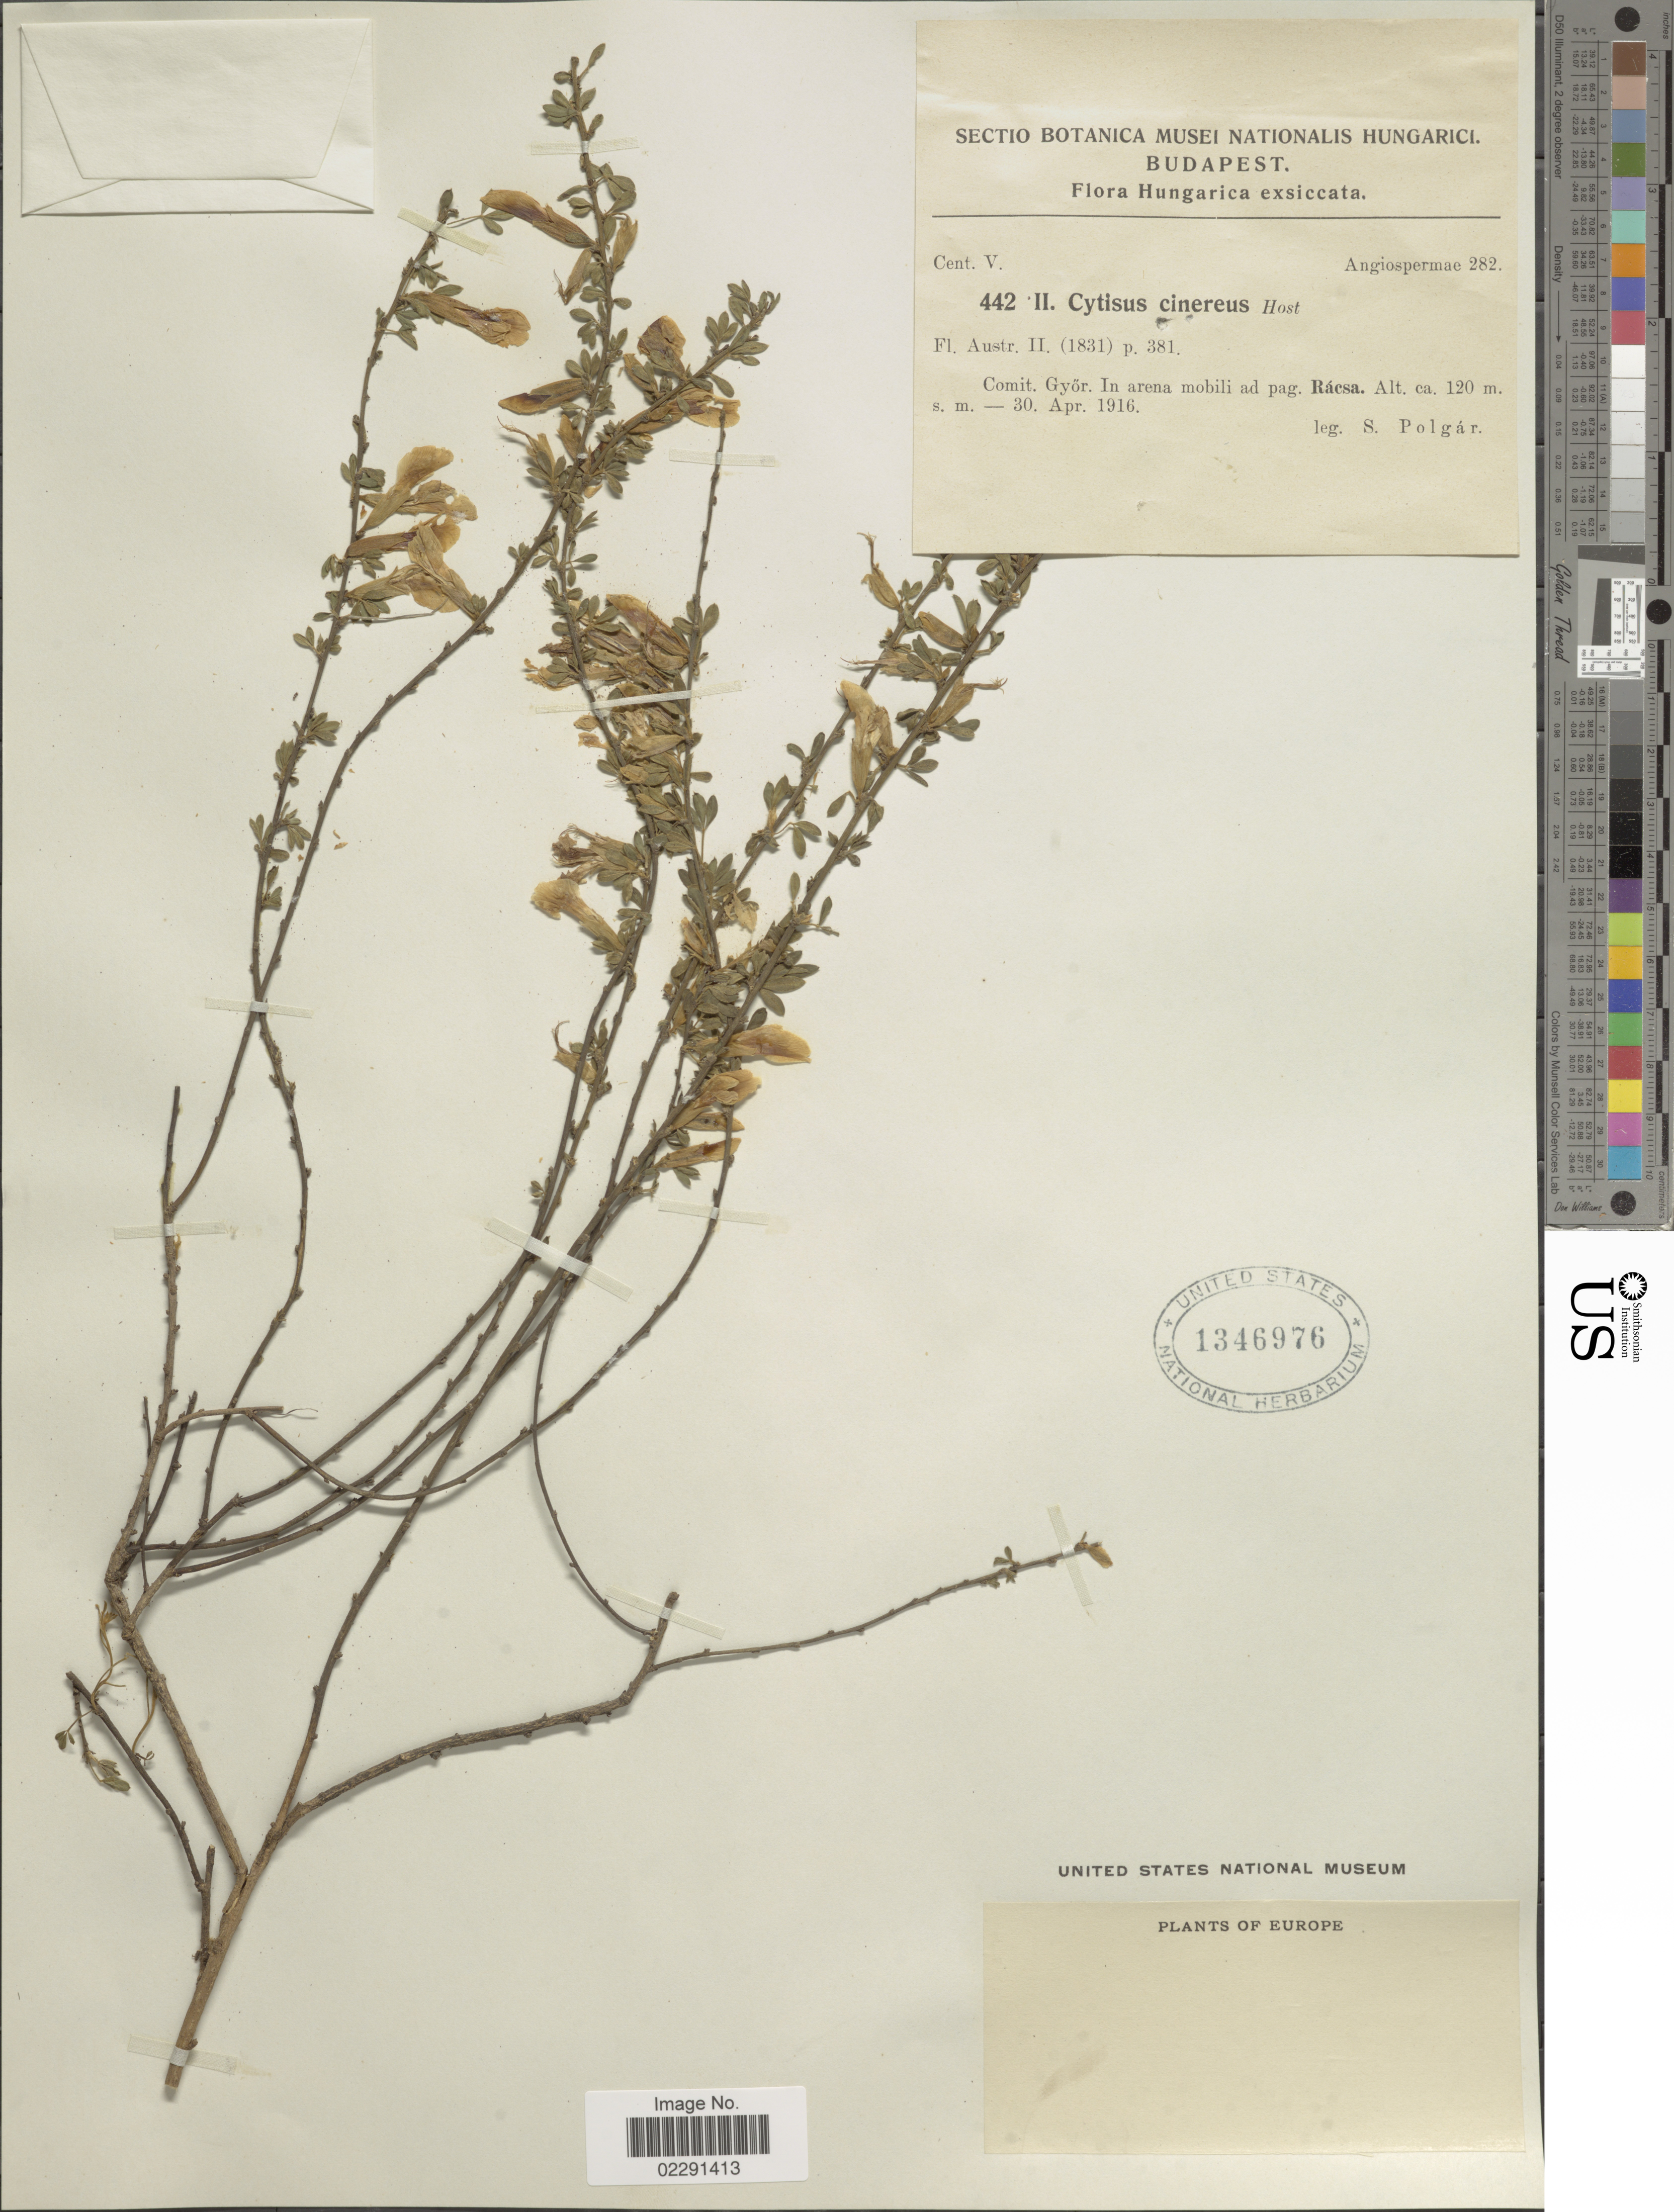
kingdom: Plantae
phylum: Tracheophyta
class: Magnoliopsida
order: Fabales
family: Fabaceae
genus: Cytisus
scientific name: Cytisus ratisbonensis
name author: Schaeff.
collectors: S. Polgar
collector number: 442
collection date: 1916-04-30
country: Hungary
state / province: Győr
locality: Comit. Gyor, in arena mobili ad pag. Racsa.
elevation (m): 120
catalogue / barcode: US 1346976